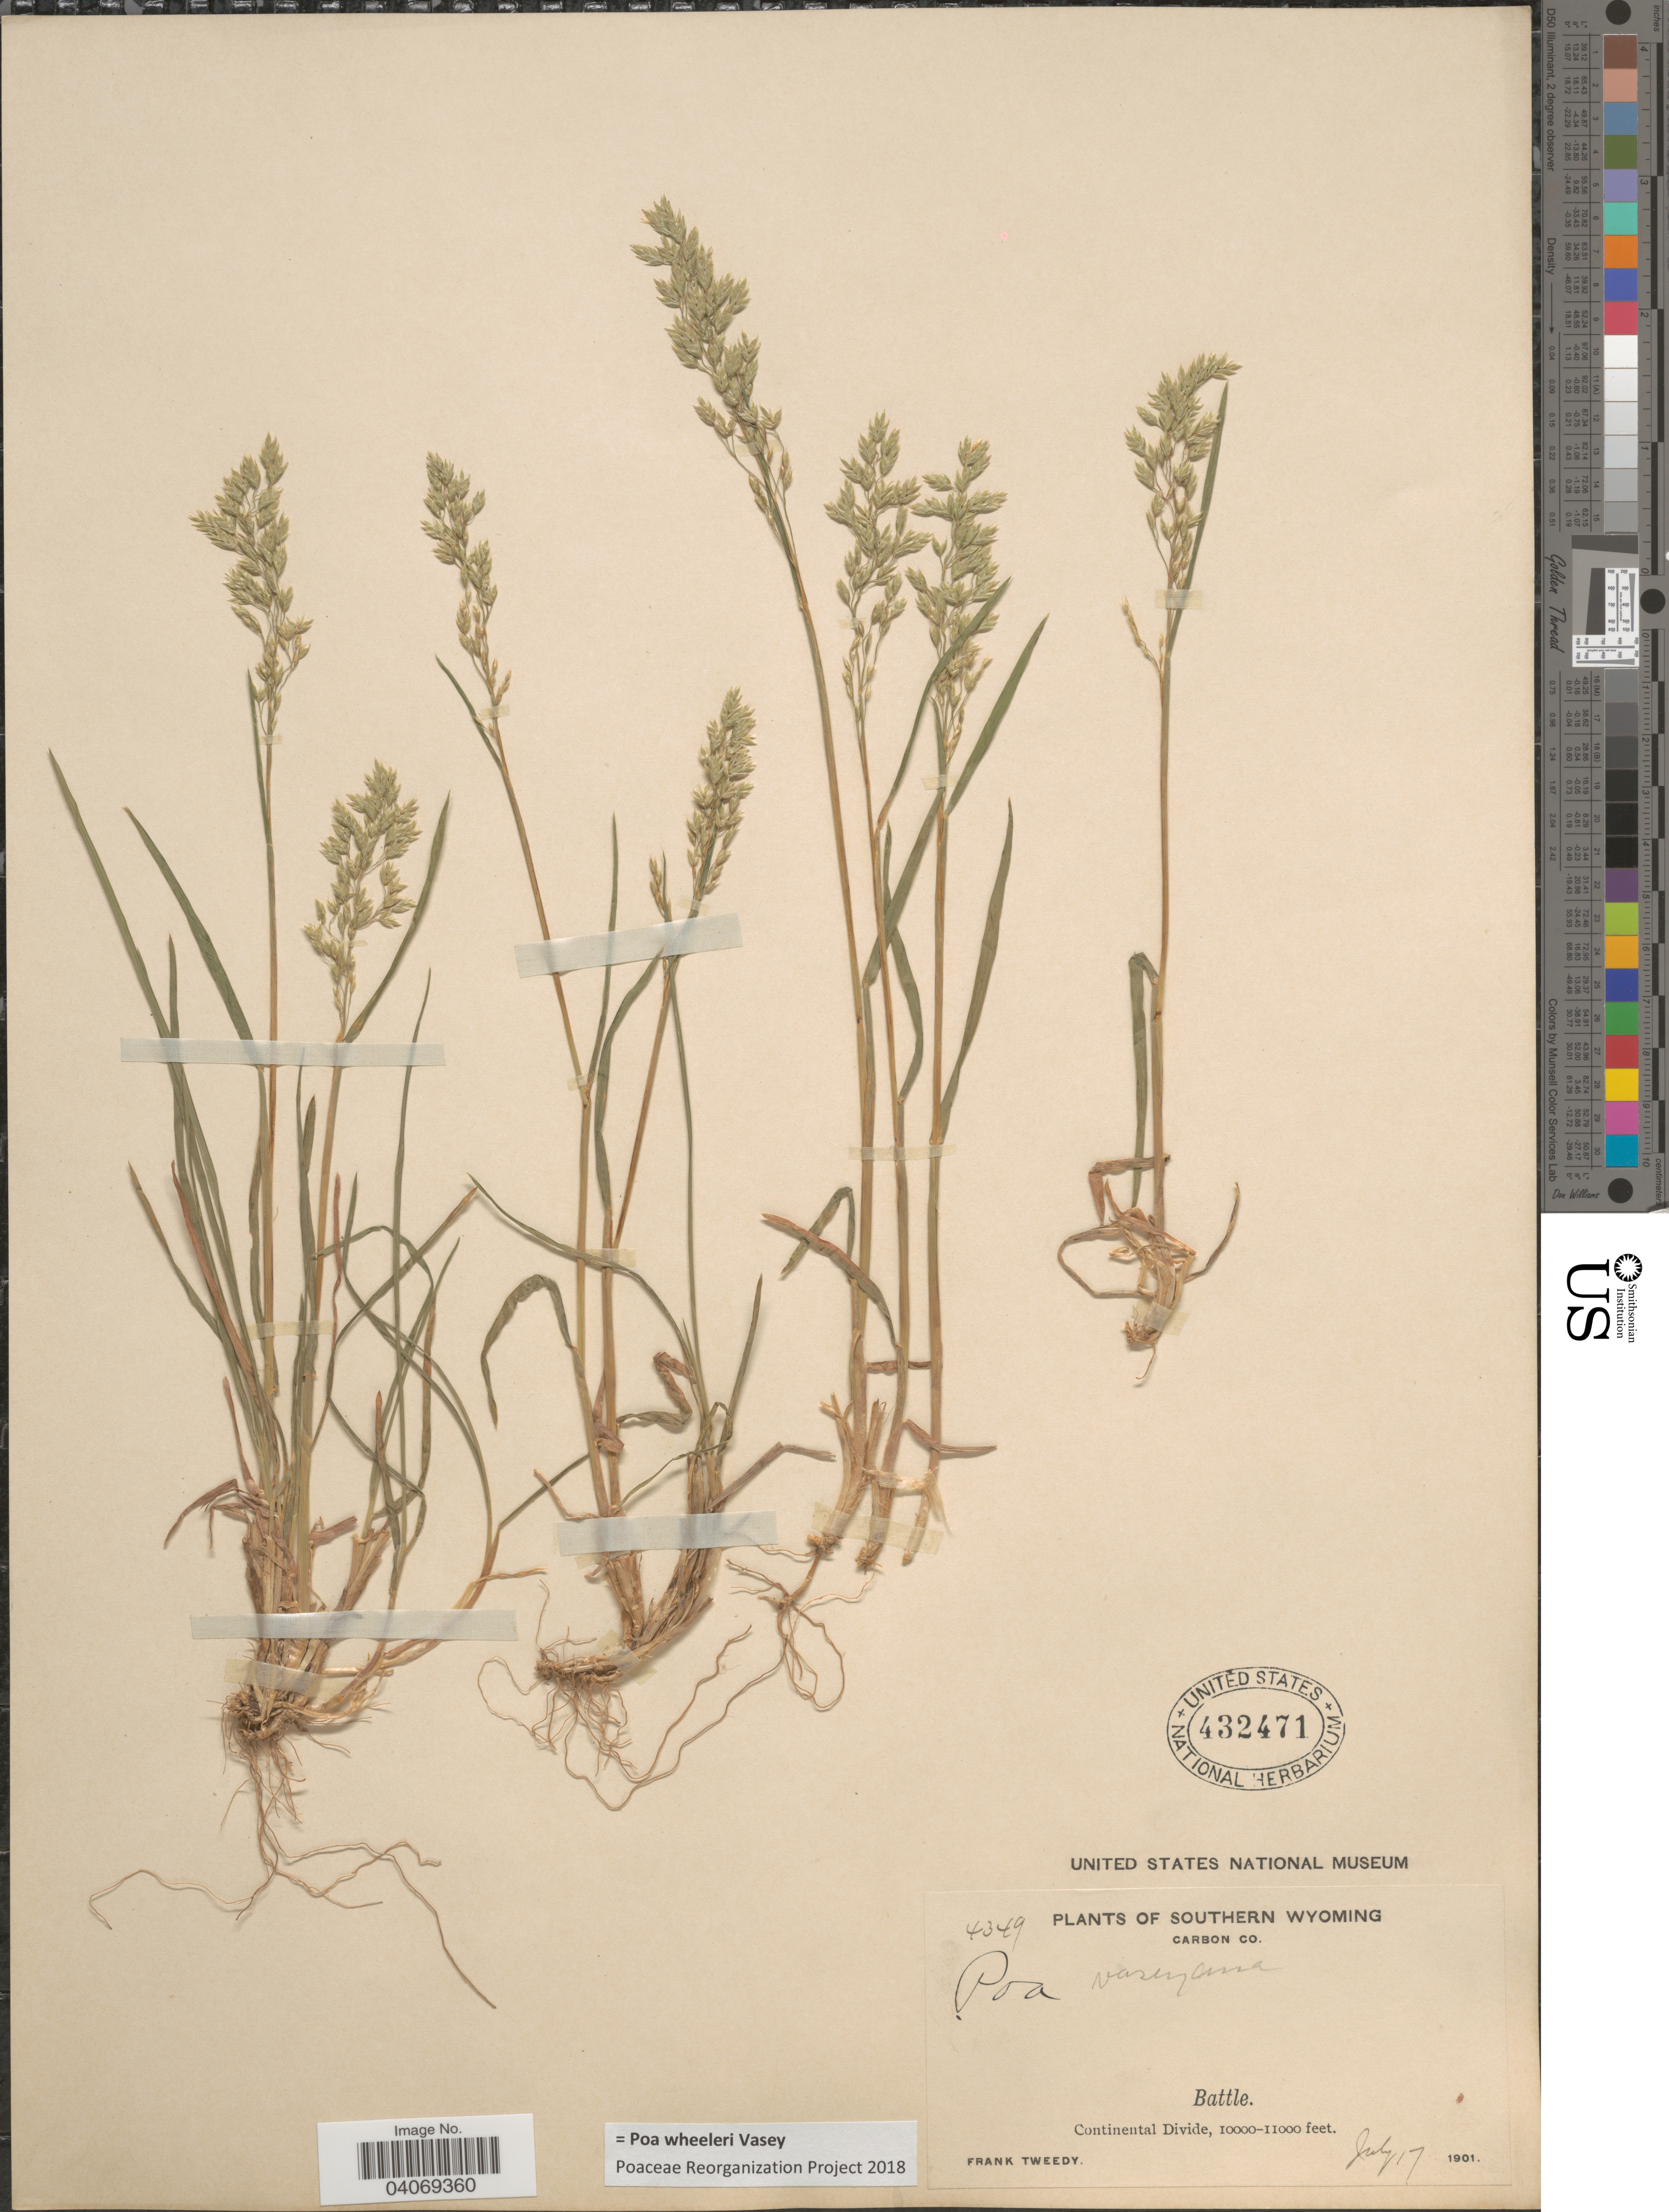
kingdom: Plantae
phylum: Tracheophyta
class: Liliopsida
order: Poales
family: Poaceae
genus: Poa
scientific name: Poa wheeleri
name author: Vasey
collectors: F. Tweedy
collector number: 4349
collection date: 1901-07-17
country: United States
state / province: Wyoming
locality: Southern Wyoming. Carbon Co. Battle. Continental Divide.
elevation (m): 3048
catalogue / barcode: US 432471